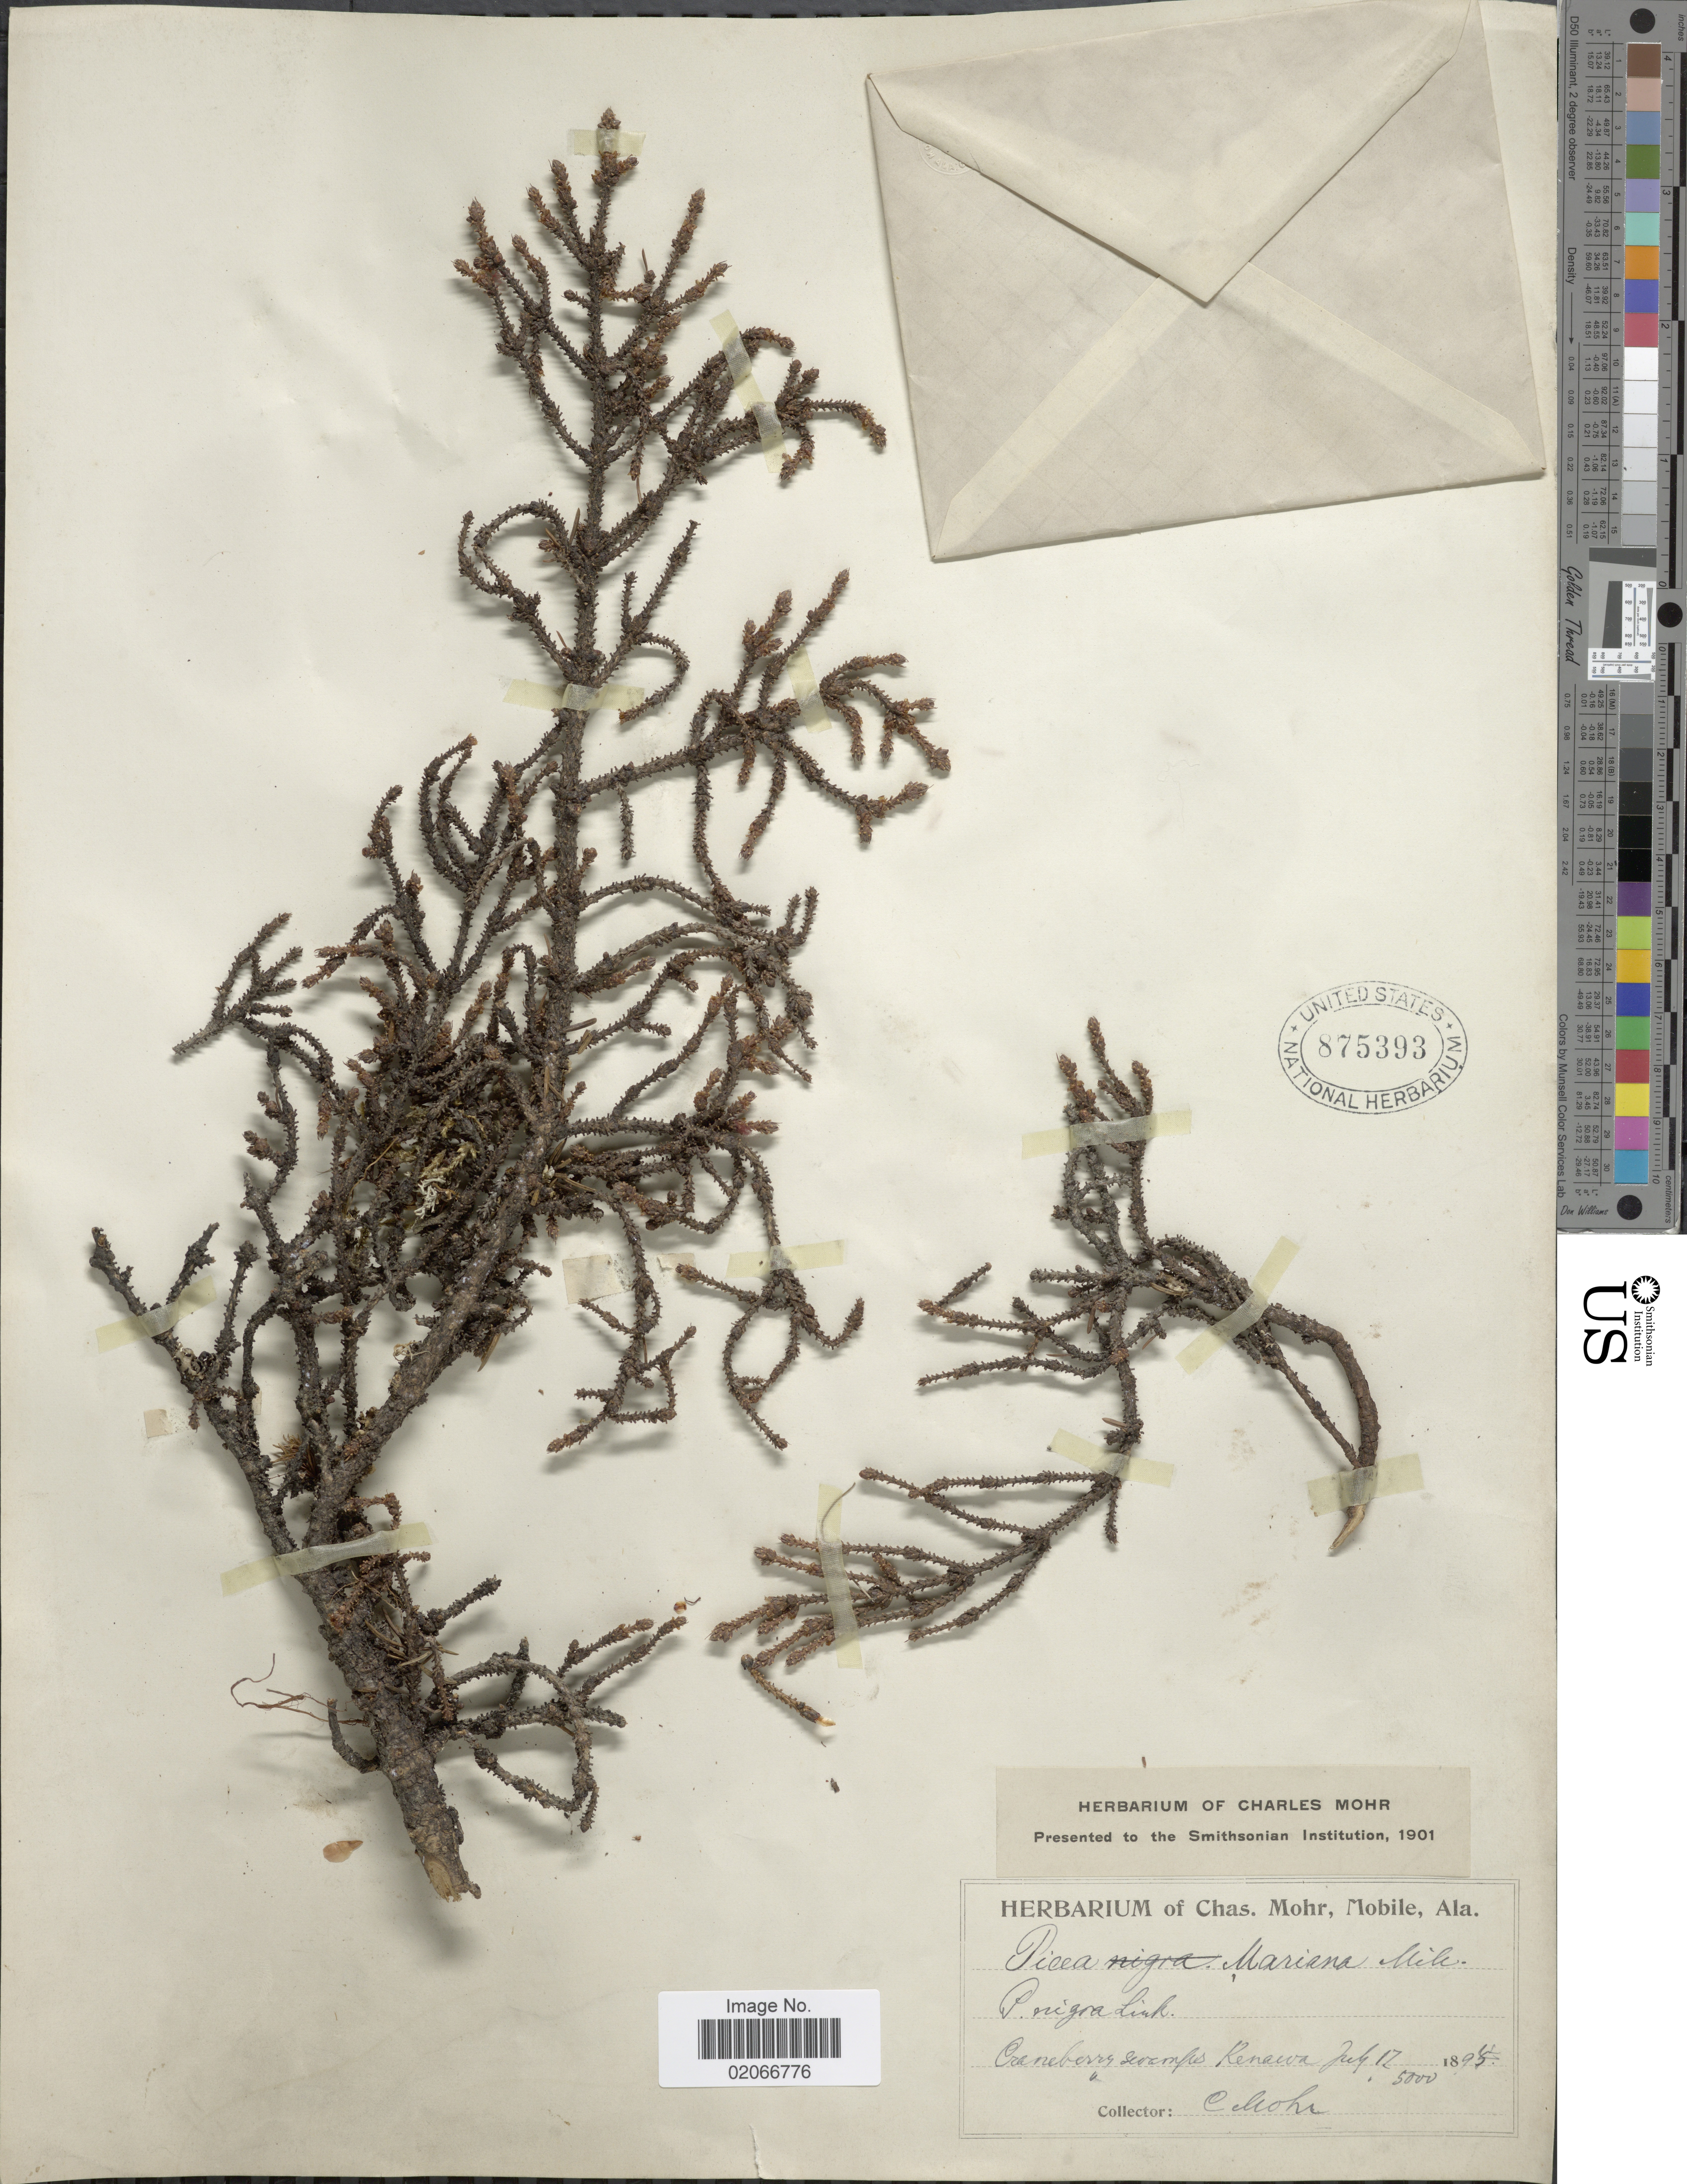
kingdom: Plantae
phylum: Tracheophyta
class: Pinopsida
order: Pinales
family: Pinaceae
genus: Picea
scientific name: Picea rubens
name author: Sarg.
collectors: C. T. Mohr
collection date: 1895-07-17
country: United States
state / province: West Virginia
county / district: Kanawha ?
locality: Craneberry Swamps, Kenawa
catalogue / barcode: US 875393